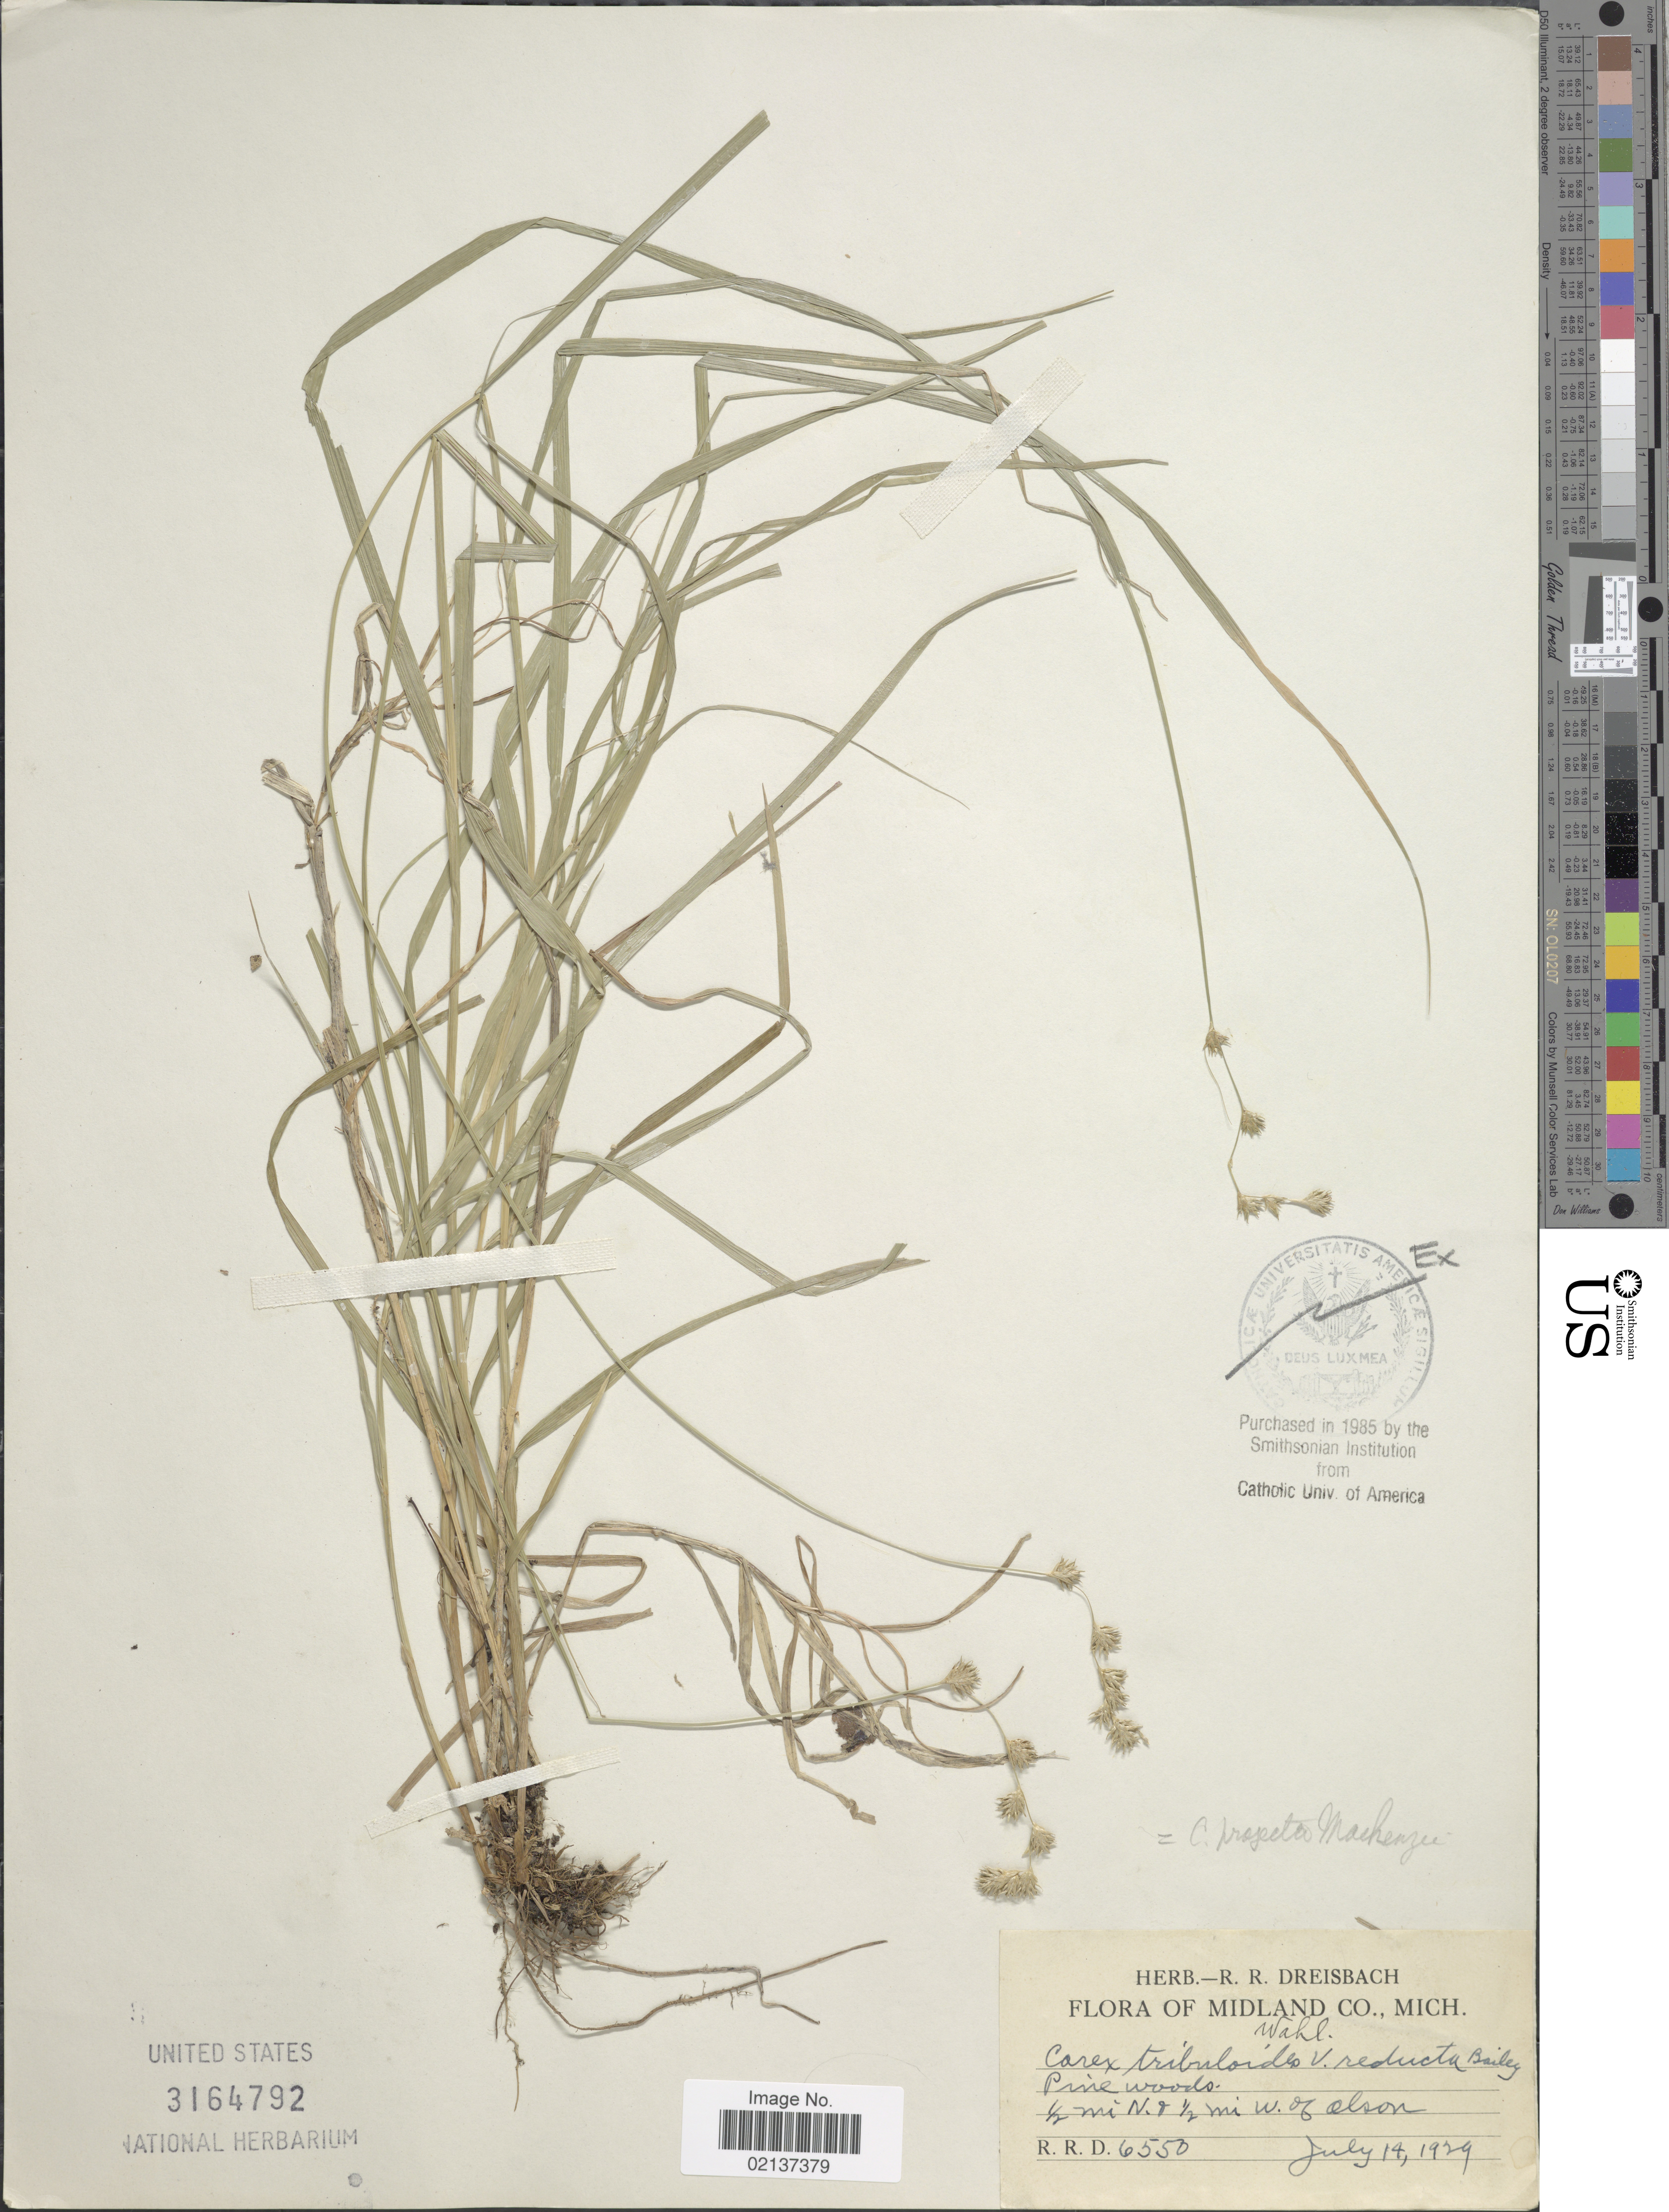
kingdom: Plantae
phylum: Tracheophyta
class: Liliopsida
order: Poales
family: Cyperaceae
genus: Carex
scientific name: Carex tribuloides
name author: Wahlenb.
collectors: R. Dreisbach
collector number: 6550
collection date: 1929-07-14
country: United States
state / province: Michigan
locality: Midland Co, Michi., ½ mi N + ½ mi W of Alson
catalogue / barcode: US 3164792